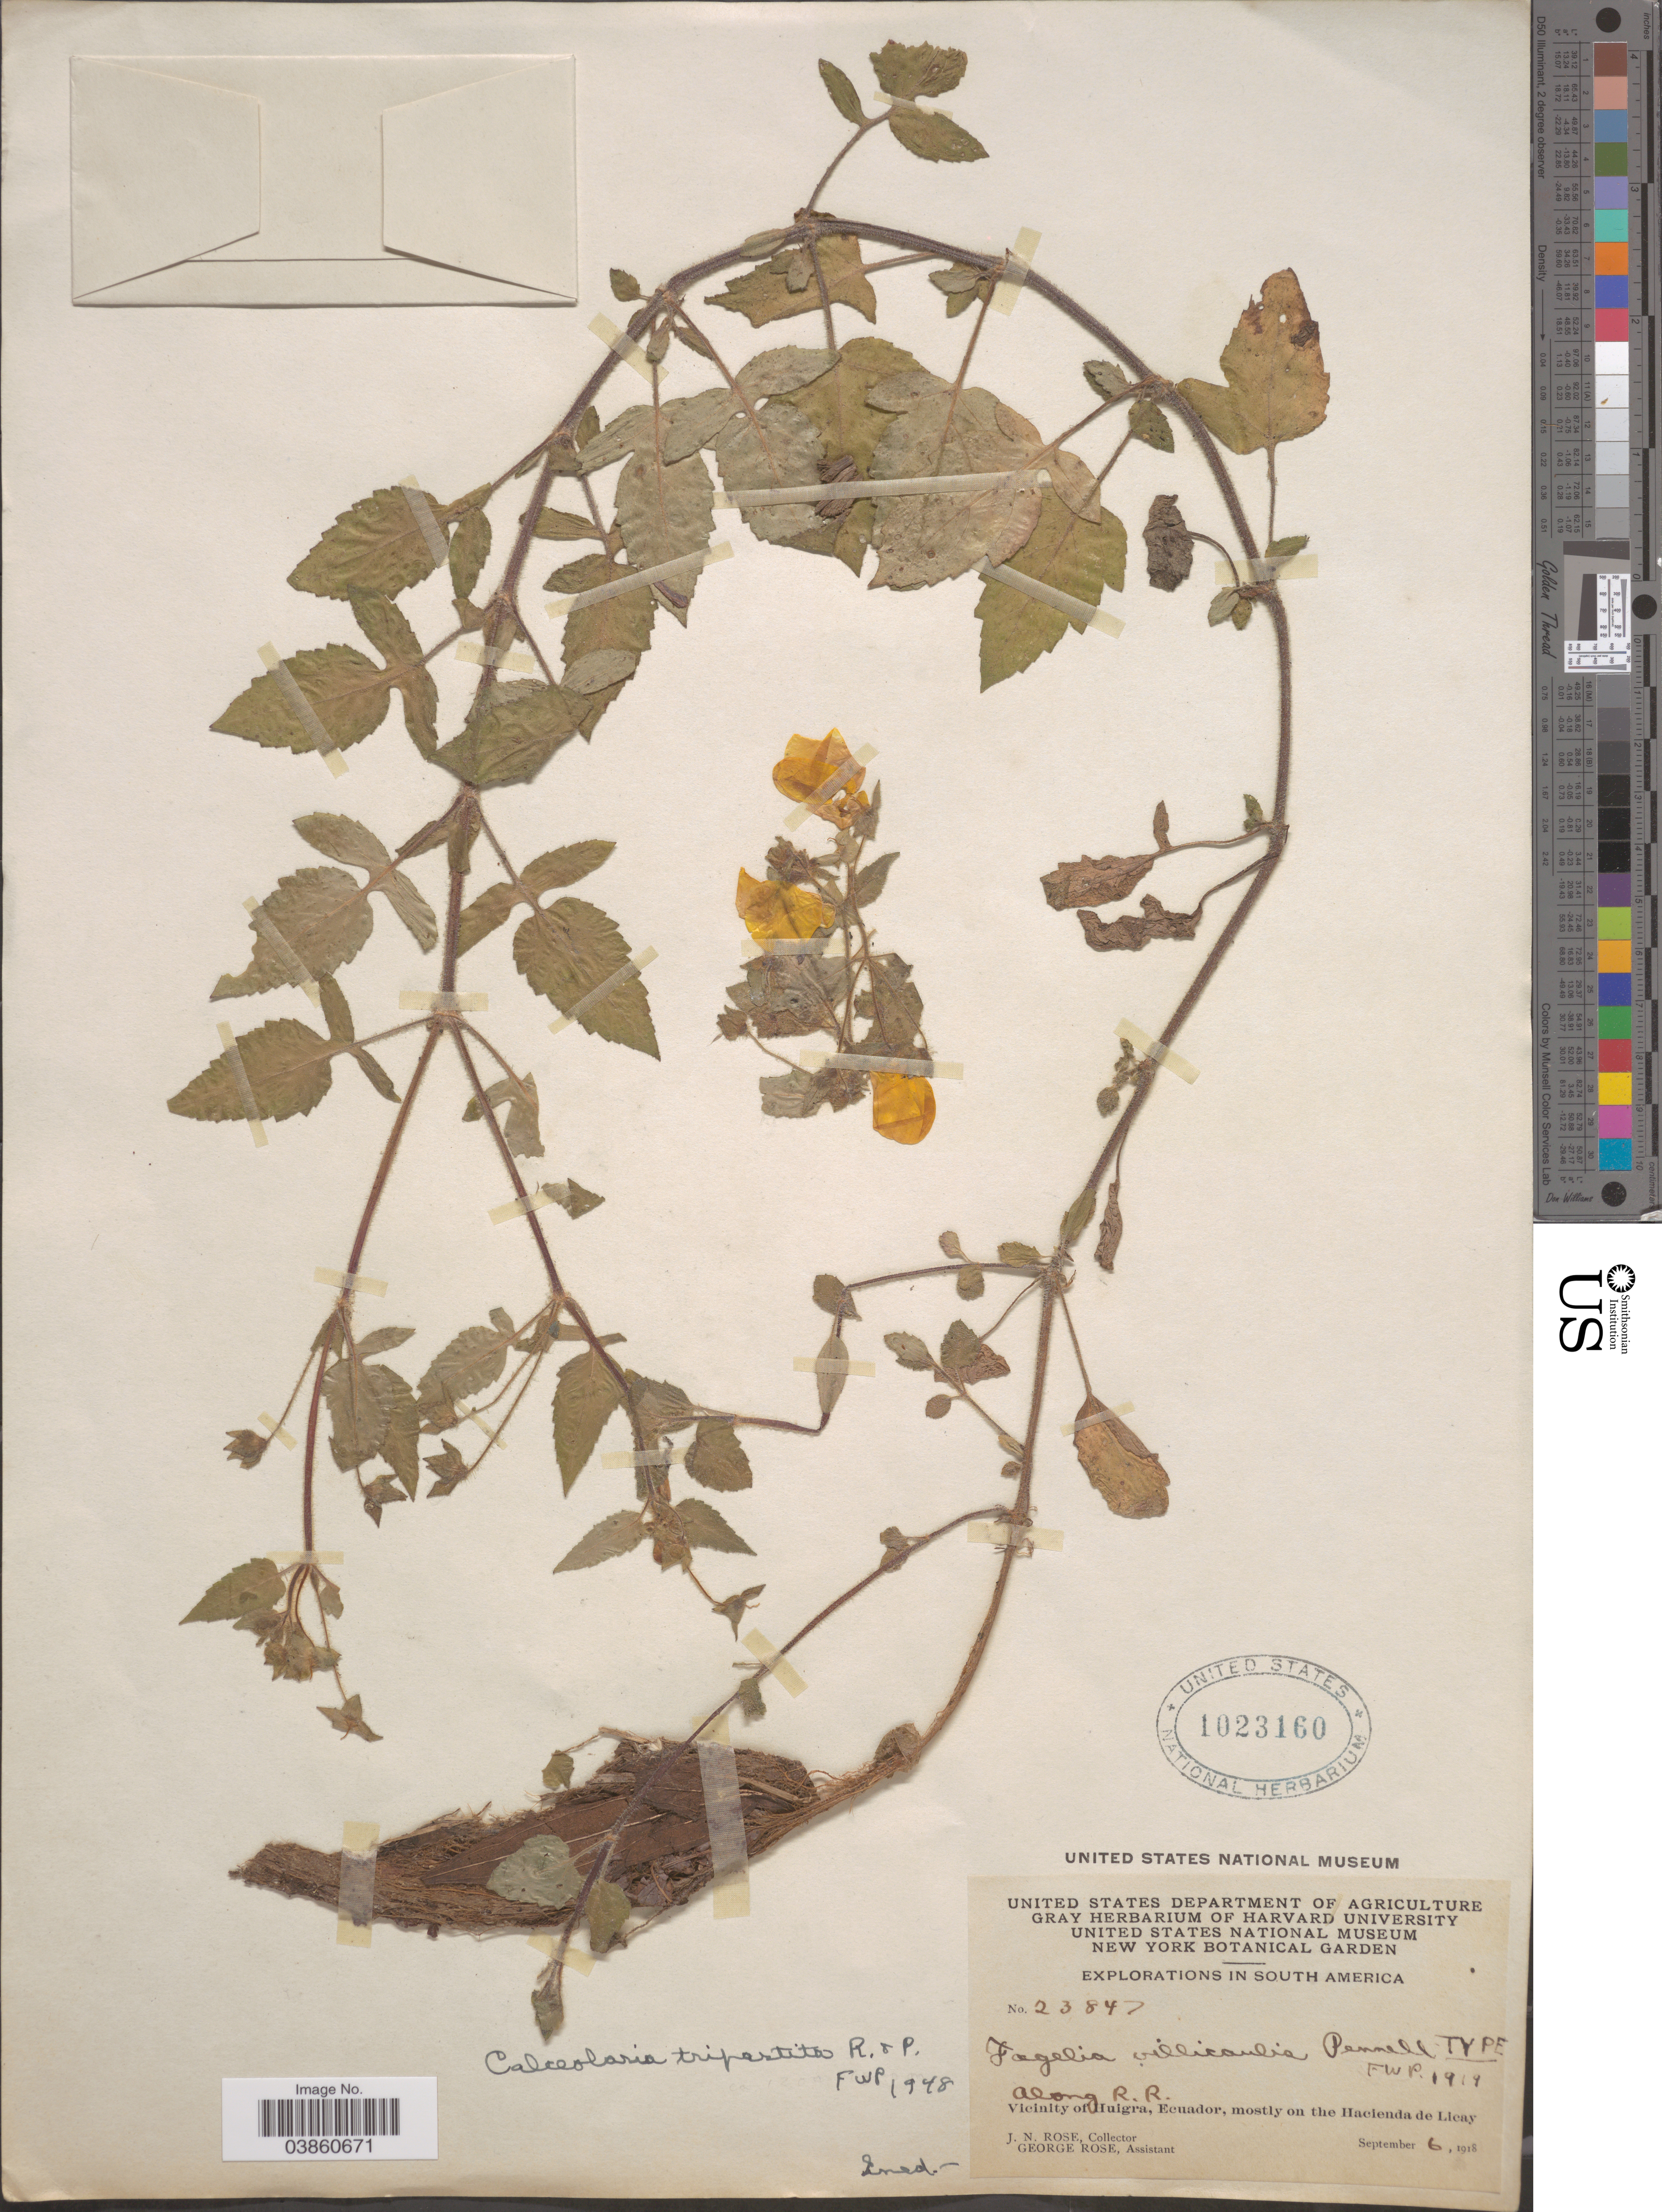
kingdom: Plantae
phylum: Tracheophyta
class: Magnoliopsida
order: Lamiales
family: Calceolariaceae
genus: Calceolaria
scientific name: Calceolaria tripartita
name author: Ruiz & Pav.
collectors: J. N. Rose & G. Rose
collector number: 23847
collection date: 1918-09-06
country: Ecuador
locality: Along R.R. Vicinity of Huigra, mostly on the Hacienda de Licay. Ined [interpreted] [unsure placement]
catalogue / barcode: US 1023160